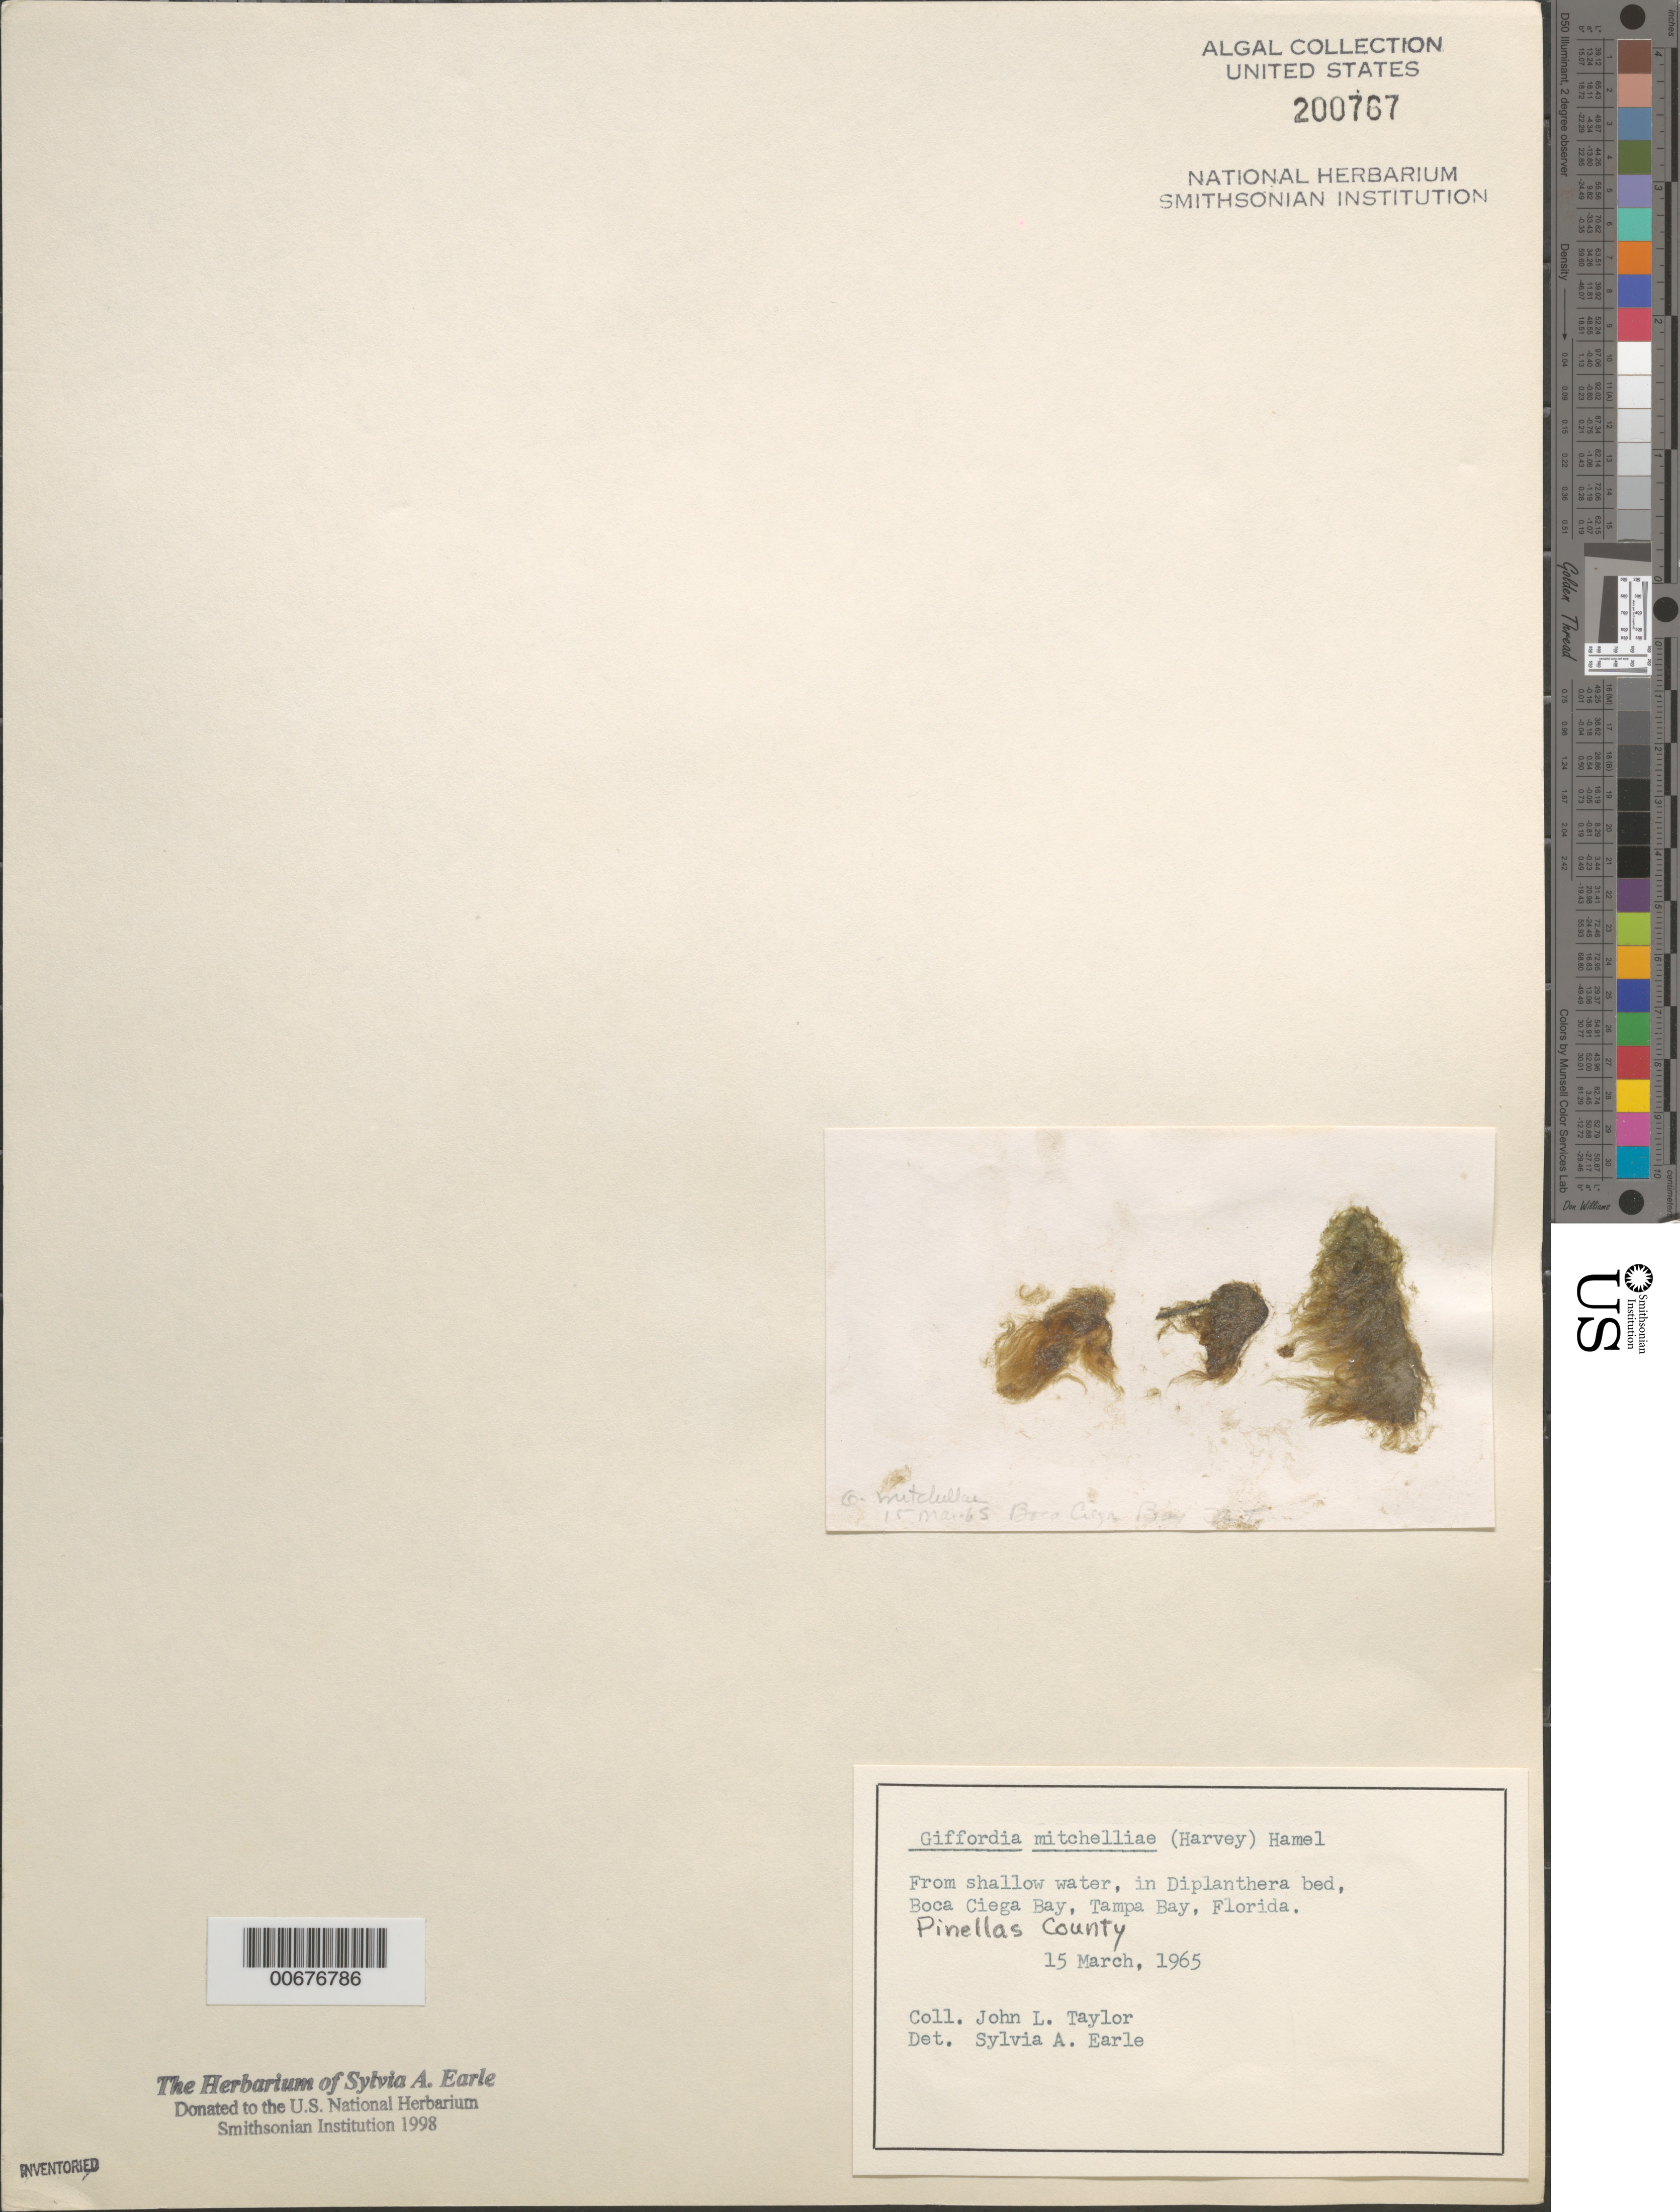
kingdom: Chromista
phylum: Ochrophyta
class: Phaeophyceae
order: Ectocarpales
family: Acinetosporaceae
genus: Feldmannia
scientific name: Feldmannia mitchelliae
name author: (Harv.) H.-S. Kim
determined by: Algae name updating Project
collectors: J. L. Taylor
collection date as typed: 15 Mar 1965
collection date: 1965-03-15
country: United States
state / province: Florida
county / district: Pinellas County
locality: Boca Ciega Bay, Tampa Bay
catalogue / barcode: US 200767